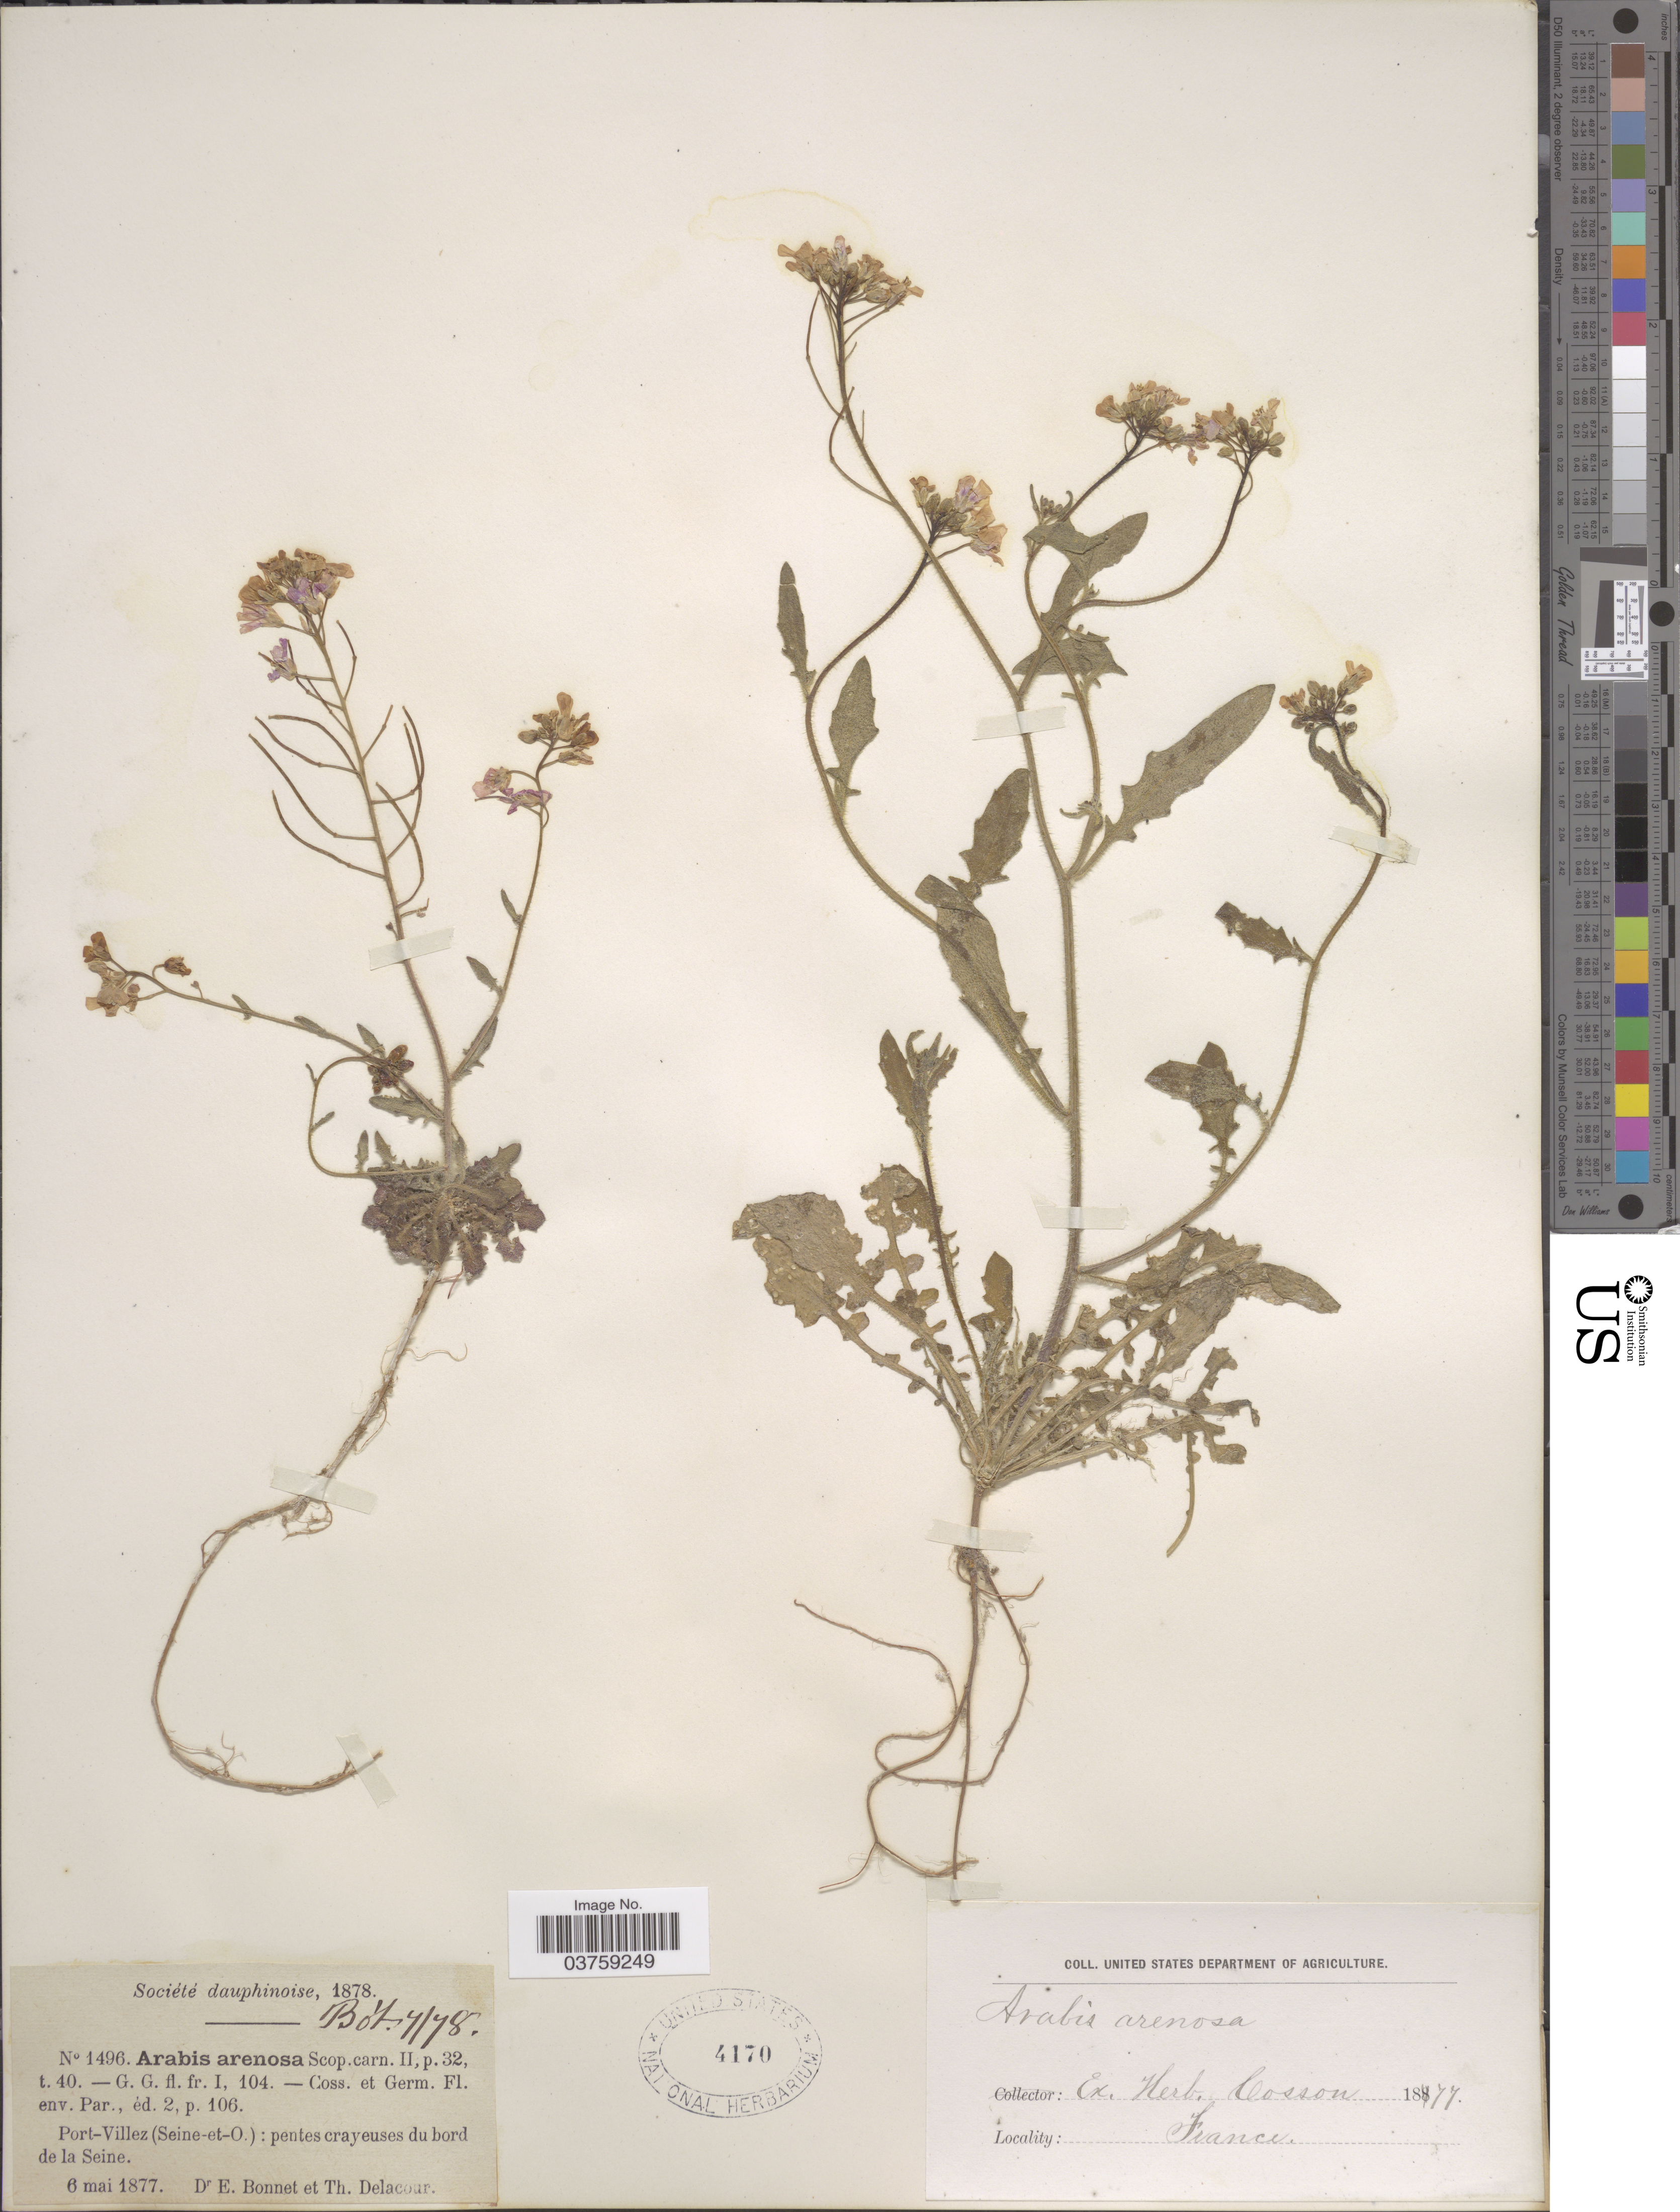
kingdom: Plantae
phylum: Tracheophyta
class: Magnoliopsida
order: Brassicales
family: Brassicaceae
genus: Arabis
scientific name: Arabis arenosa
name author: (L.) Scop.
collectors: E. Bonnet & T. Delacour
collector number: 1496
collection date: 1877-05-06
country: France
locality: Port-Villez (Seine-et-O.): pentes crayeuses du bord de la Seine.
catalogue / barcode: US 4170